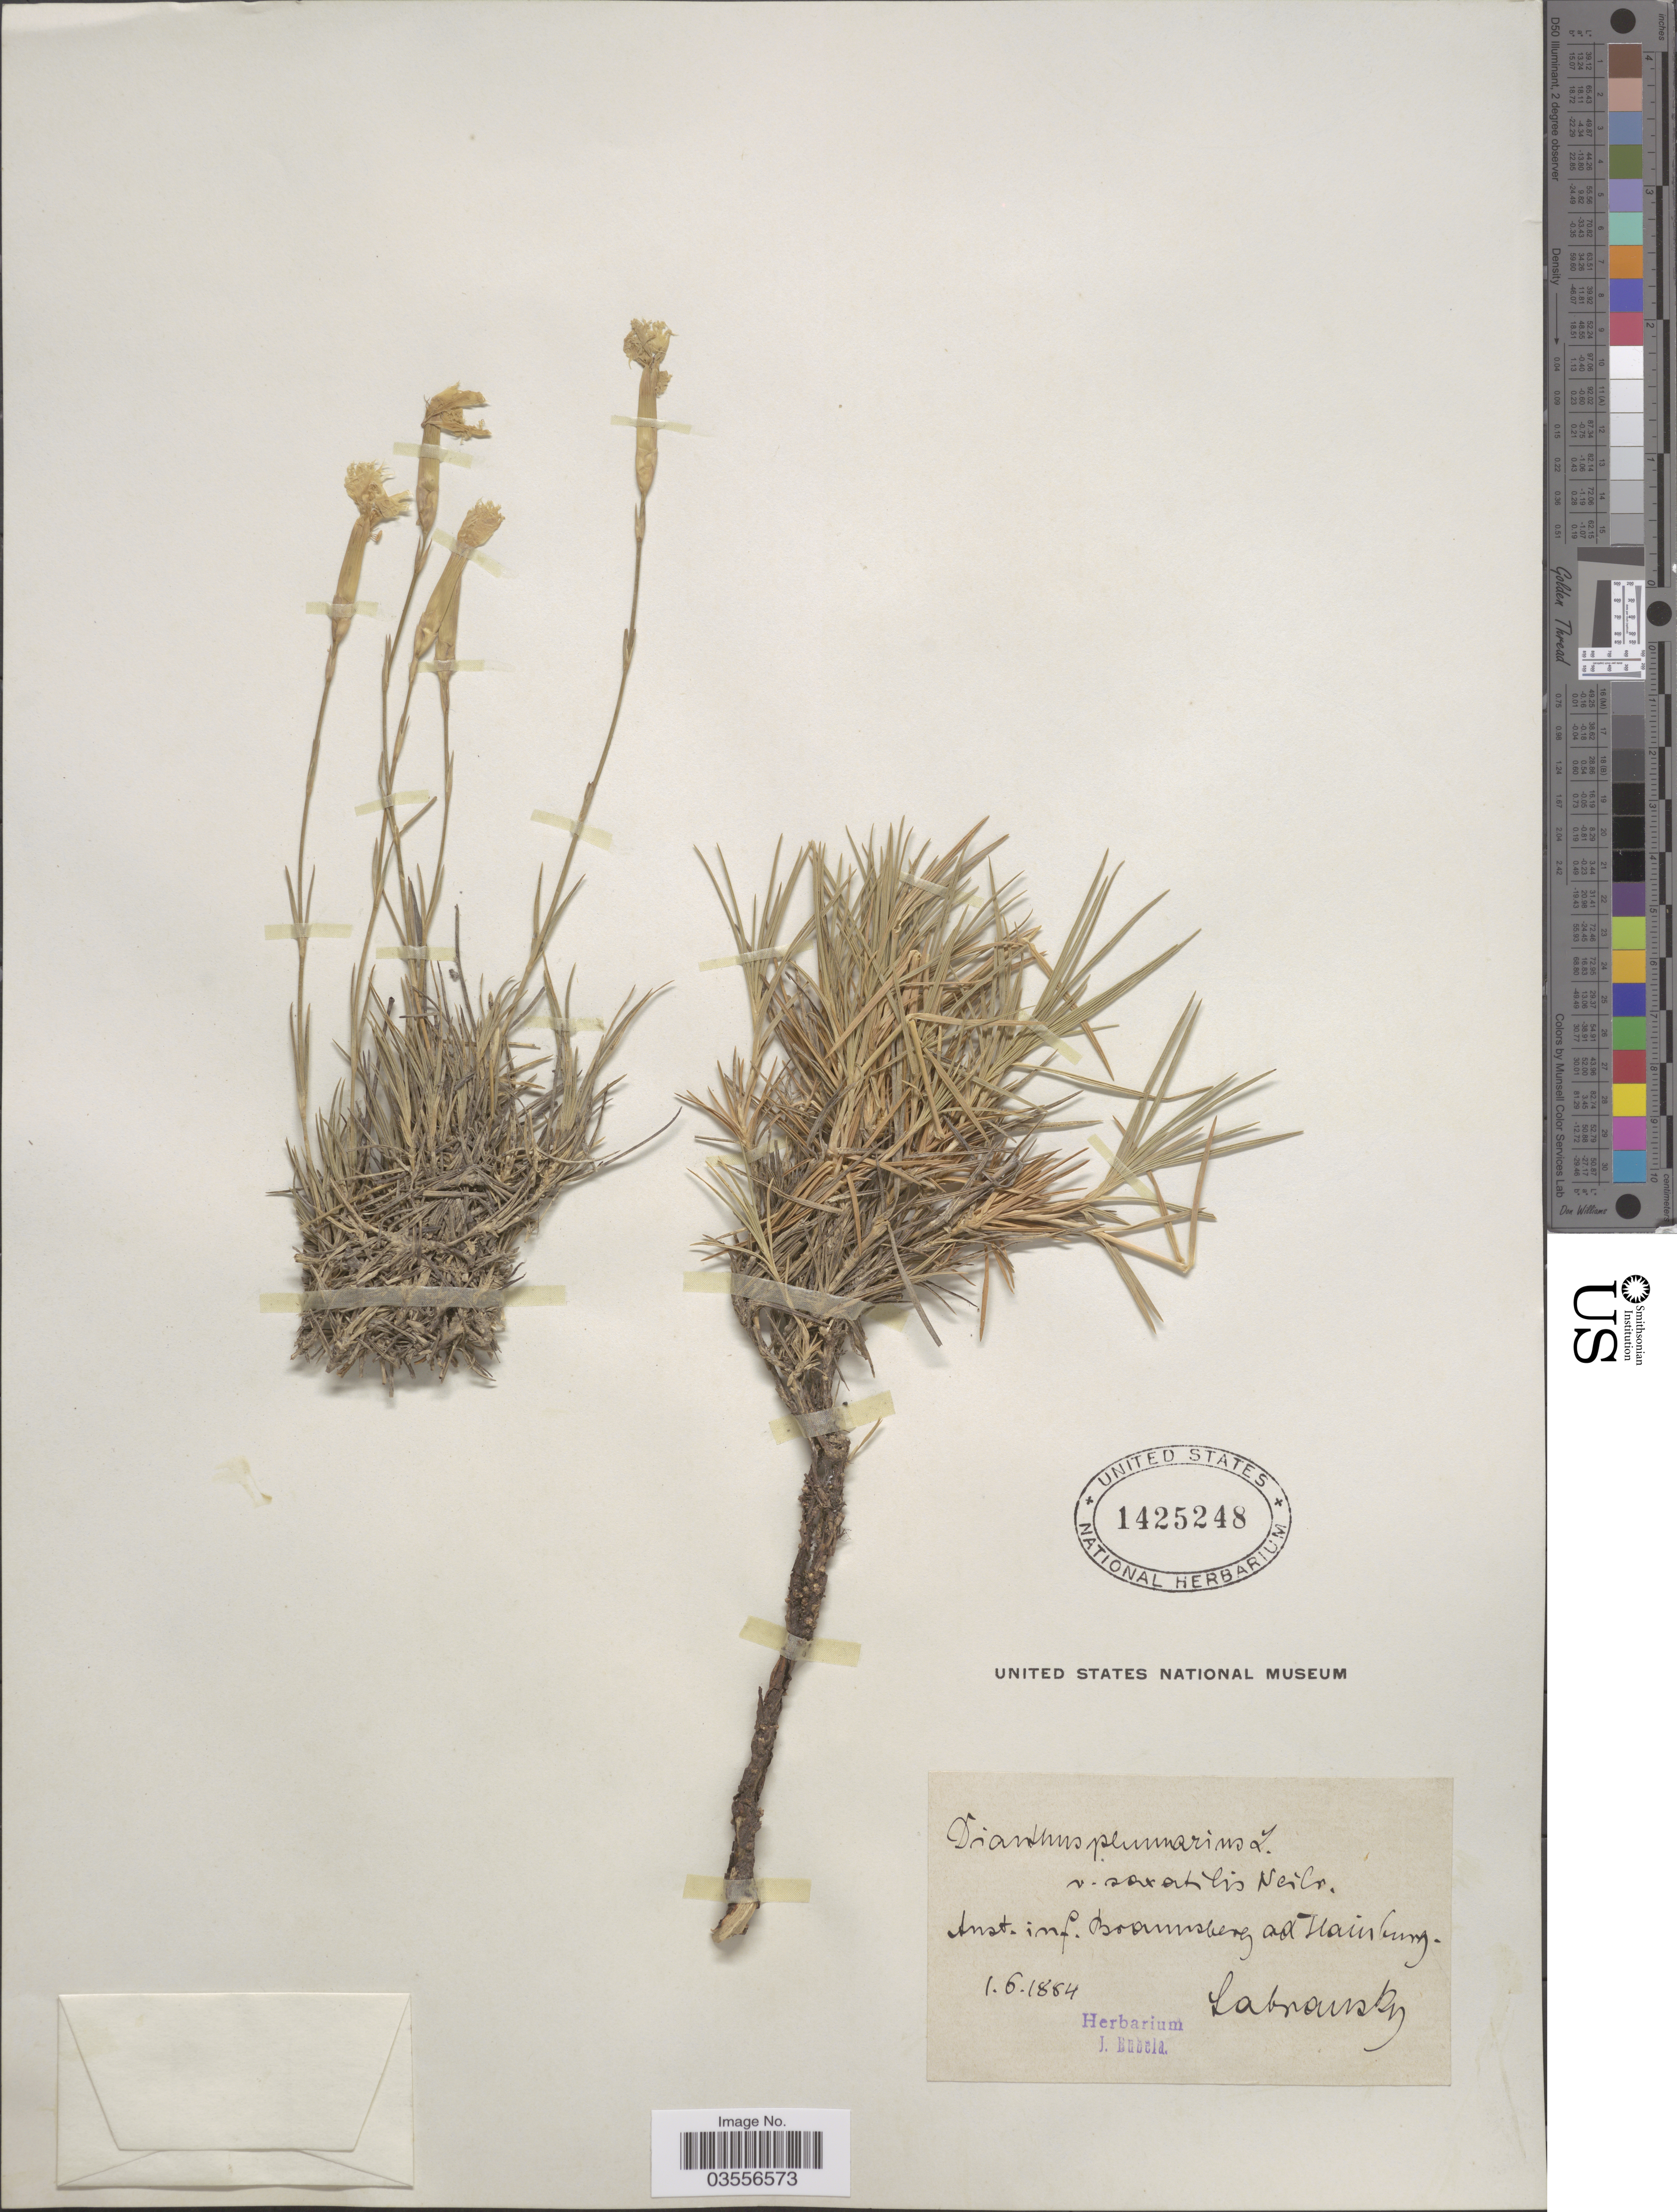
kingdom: Plantae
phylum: Tracheophyta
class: Magnoliopsida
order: Caryophyllales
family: Caryophyllaceae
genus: Dianthus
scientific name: Dianthus plumarius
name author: L.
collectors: Labransky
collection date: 1884-06-01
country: Austria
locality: Aust. inf. Braunsberg ad Hainburg.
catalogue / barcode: US 1425248